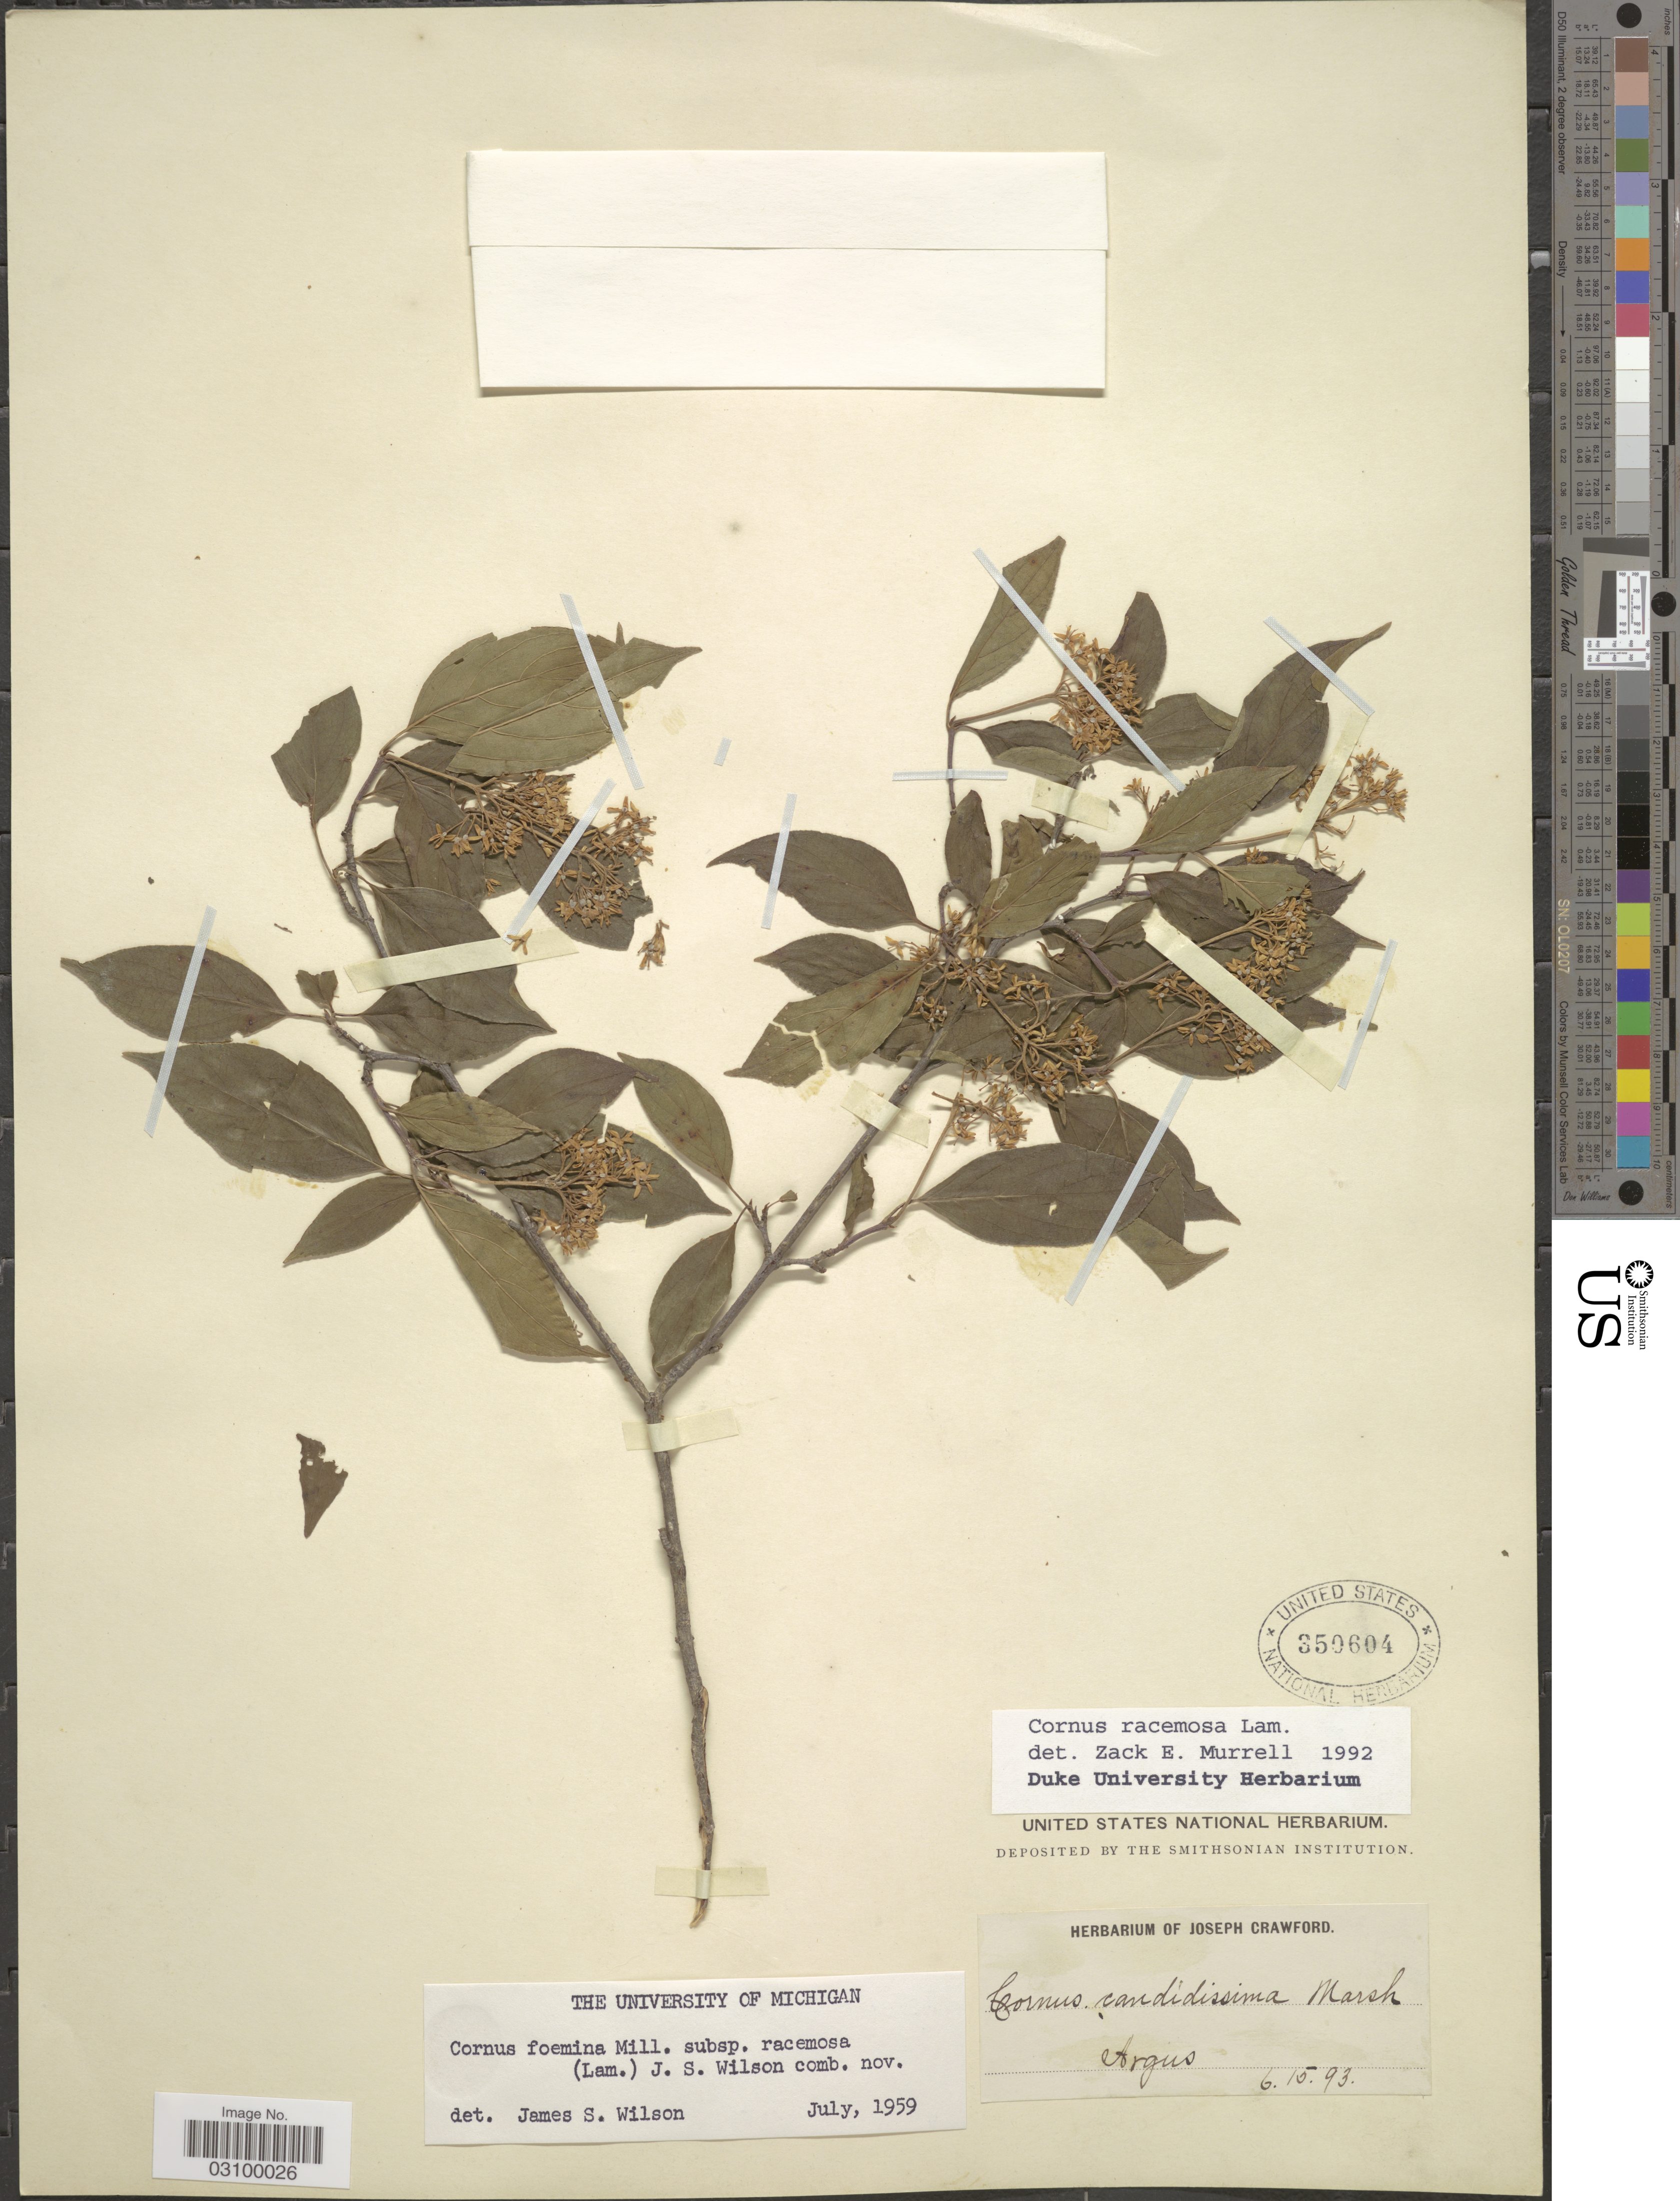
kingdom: Plantae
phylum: Tracheophyta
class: Magnoliopsida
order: Cornales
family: Cornaceae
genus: Cornus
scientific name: Cornus racemosa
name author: Lam.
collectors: ex herb. Joseph Crawford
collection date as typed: Transcribed d/m/y: 15/6/93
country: United States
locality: Argus.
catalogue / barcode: US 350604